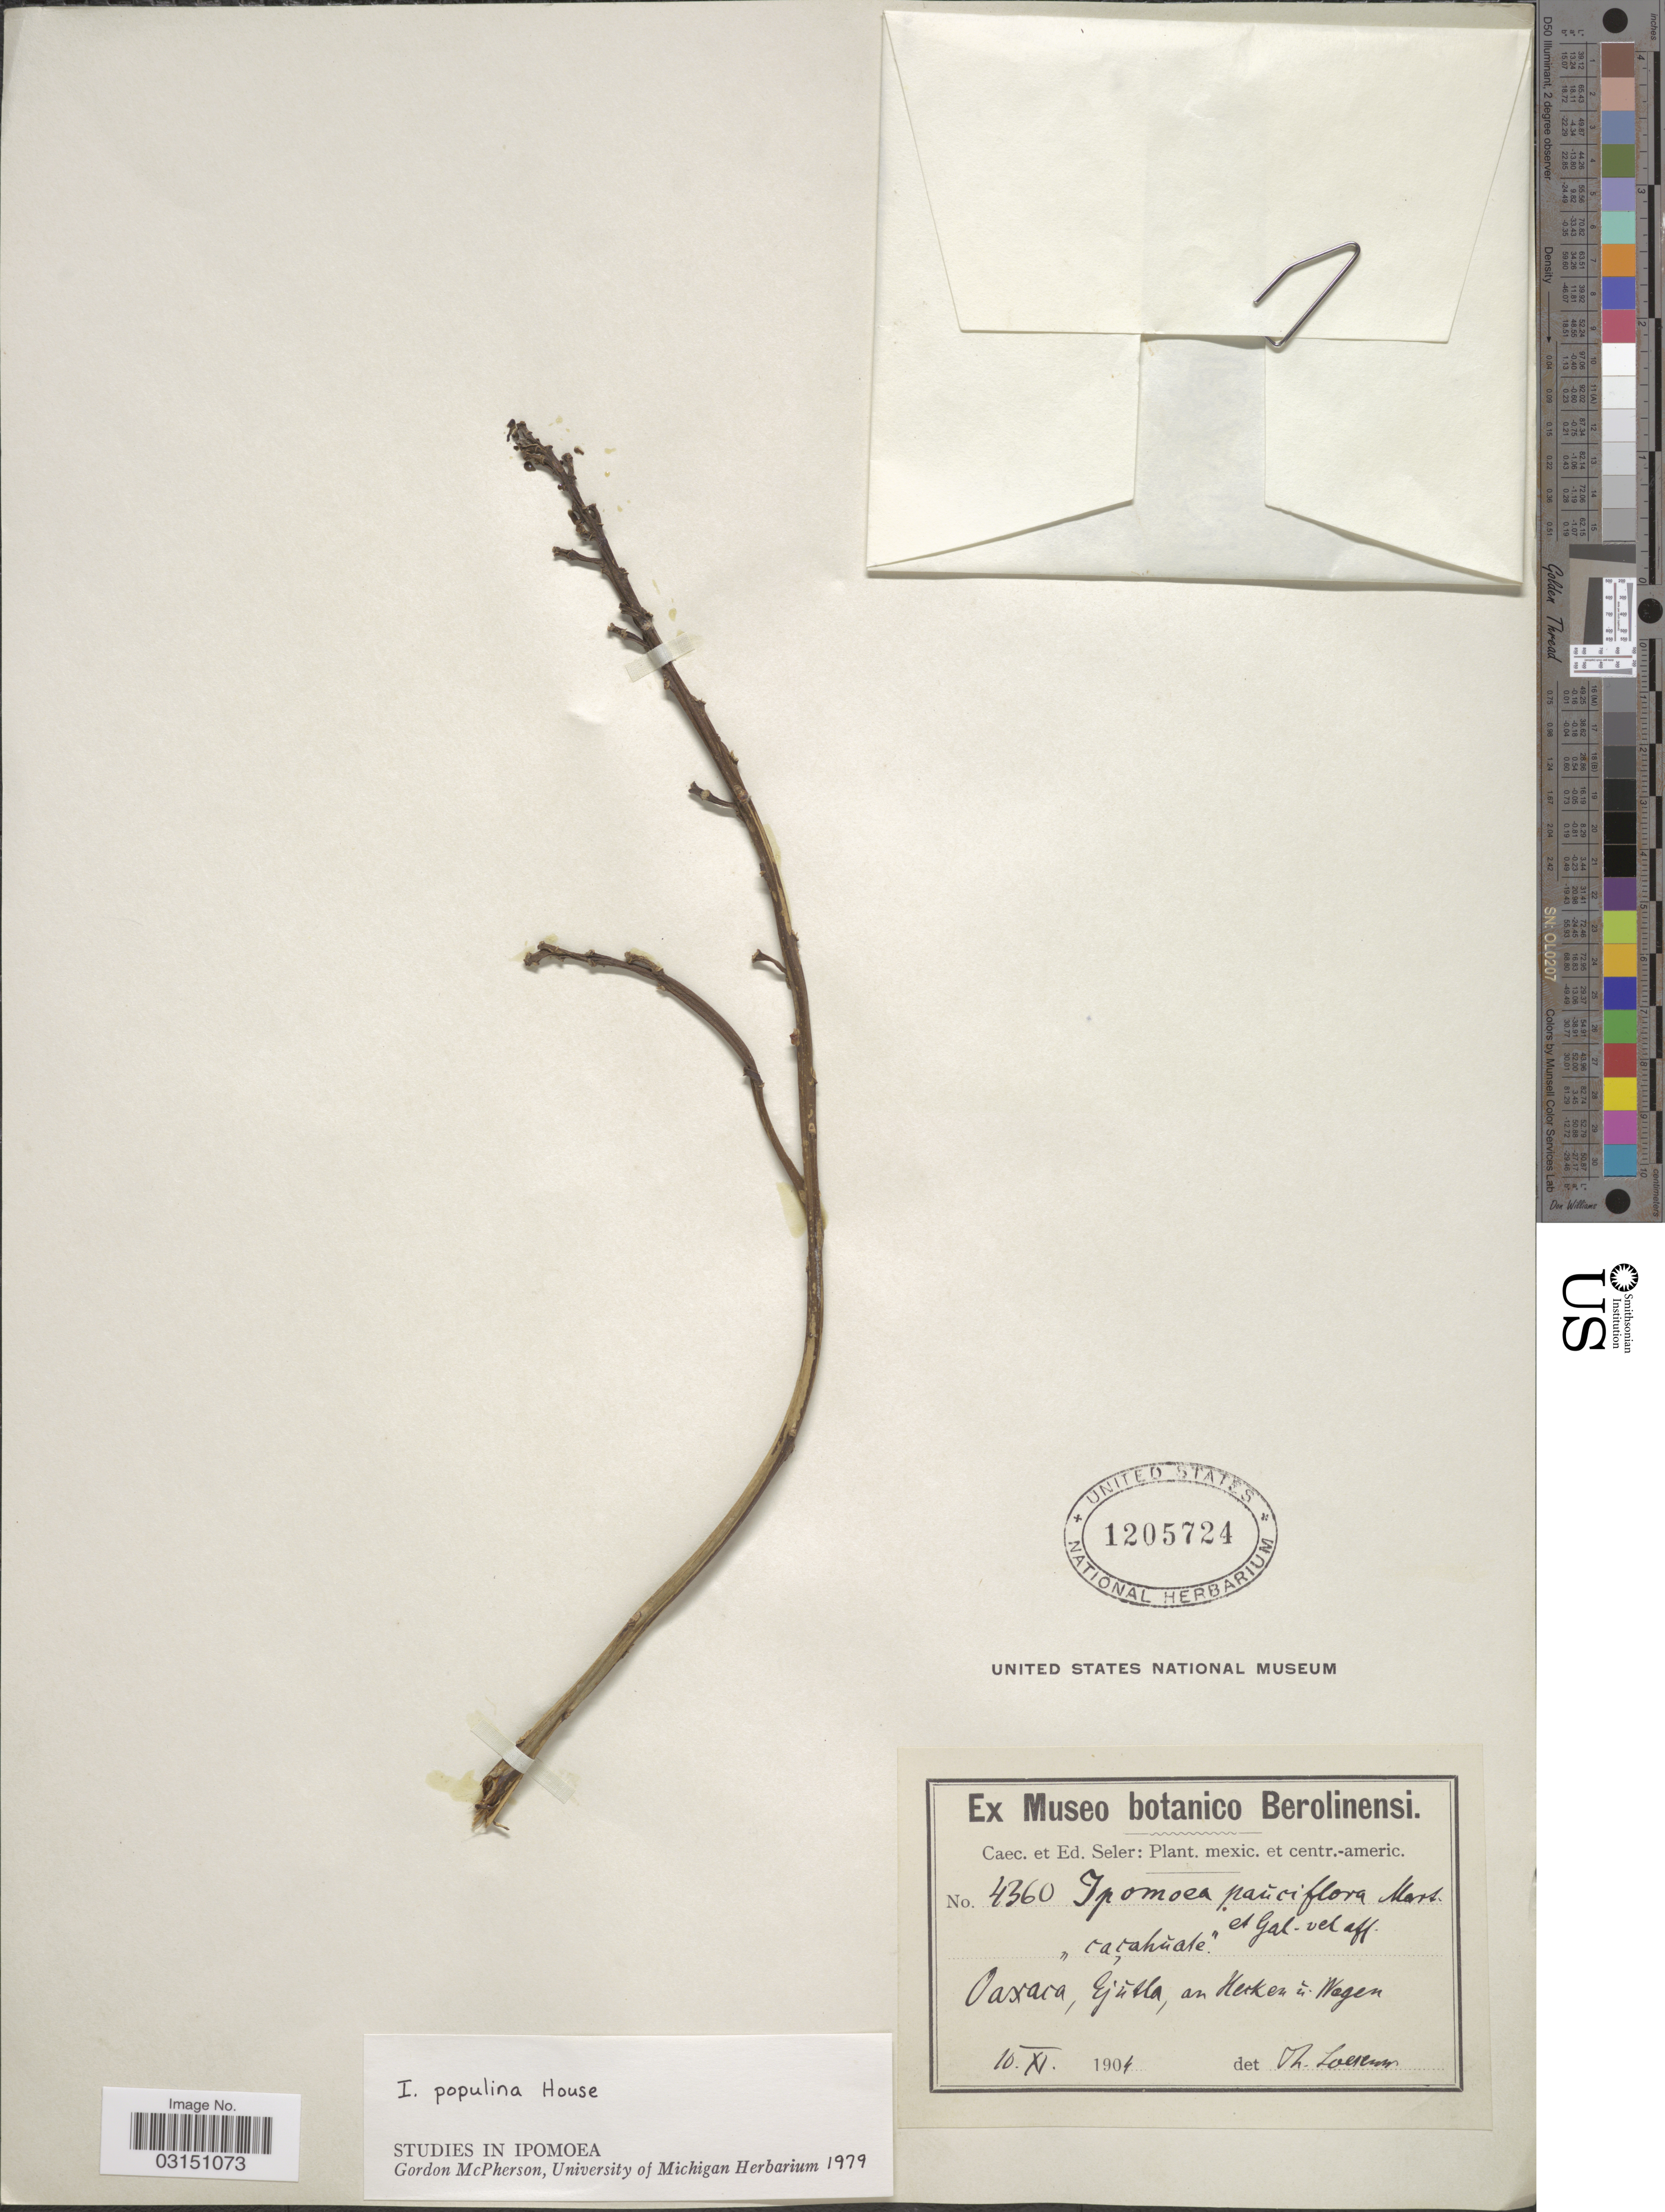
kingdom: Plantae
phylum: Tracheophyta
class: Magnoliopsida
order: Solanales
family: Convolvulaceae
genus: Ipomoea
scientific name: Ipomoea populina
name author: House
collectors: C. Seler & E. G. Seler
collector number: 4360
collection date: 1904-11-10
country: Mexico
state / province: Oaxaca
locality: Ejutla, an Hecken u Wagen.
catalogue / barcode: US 1205724